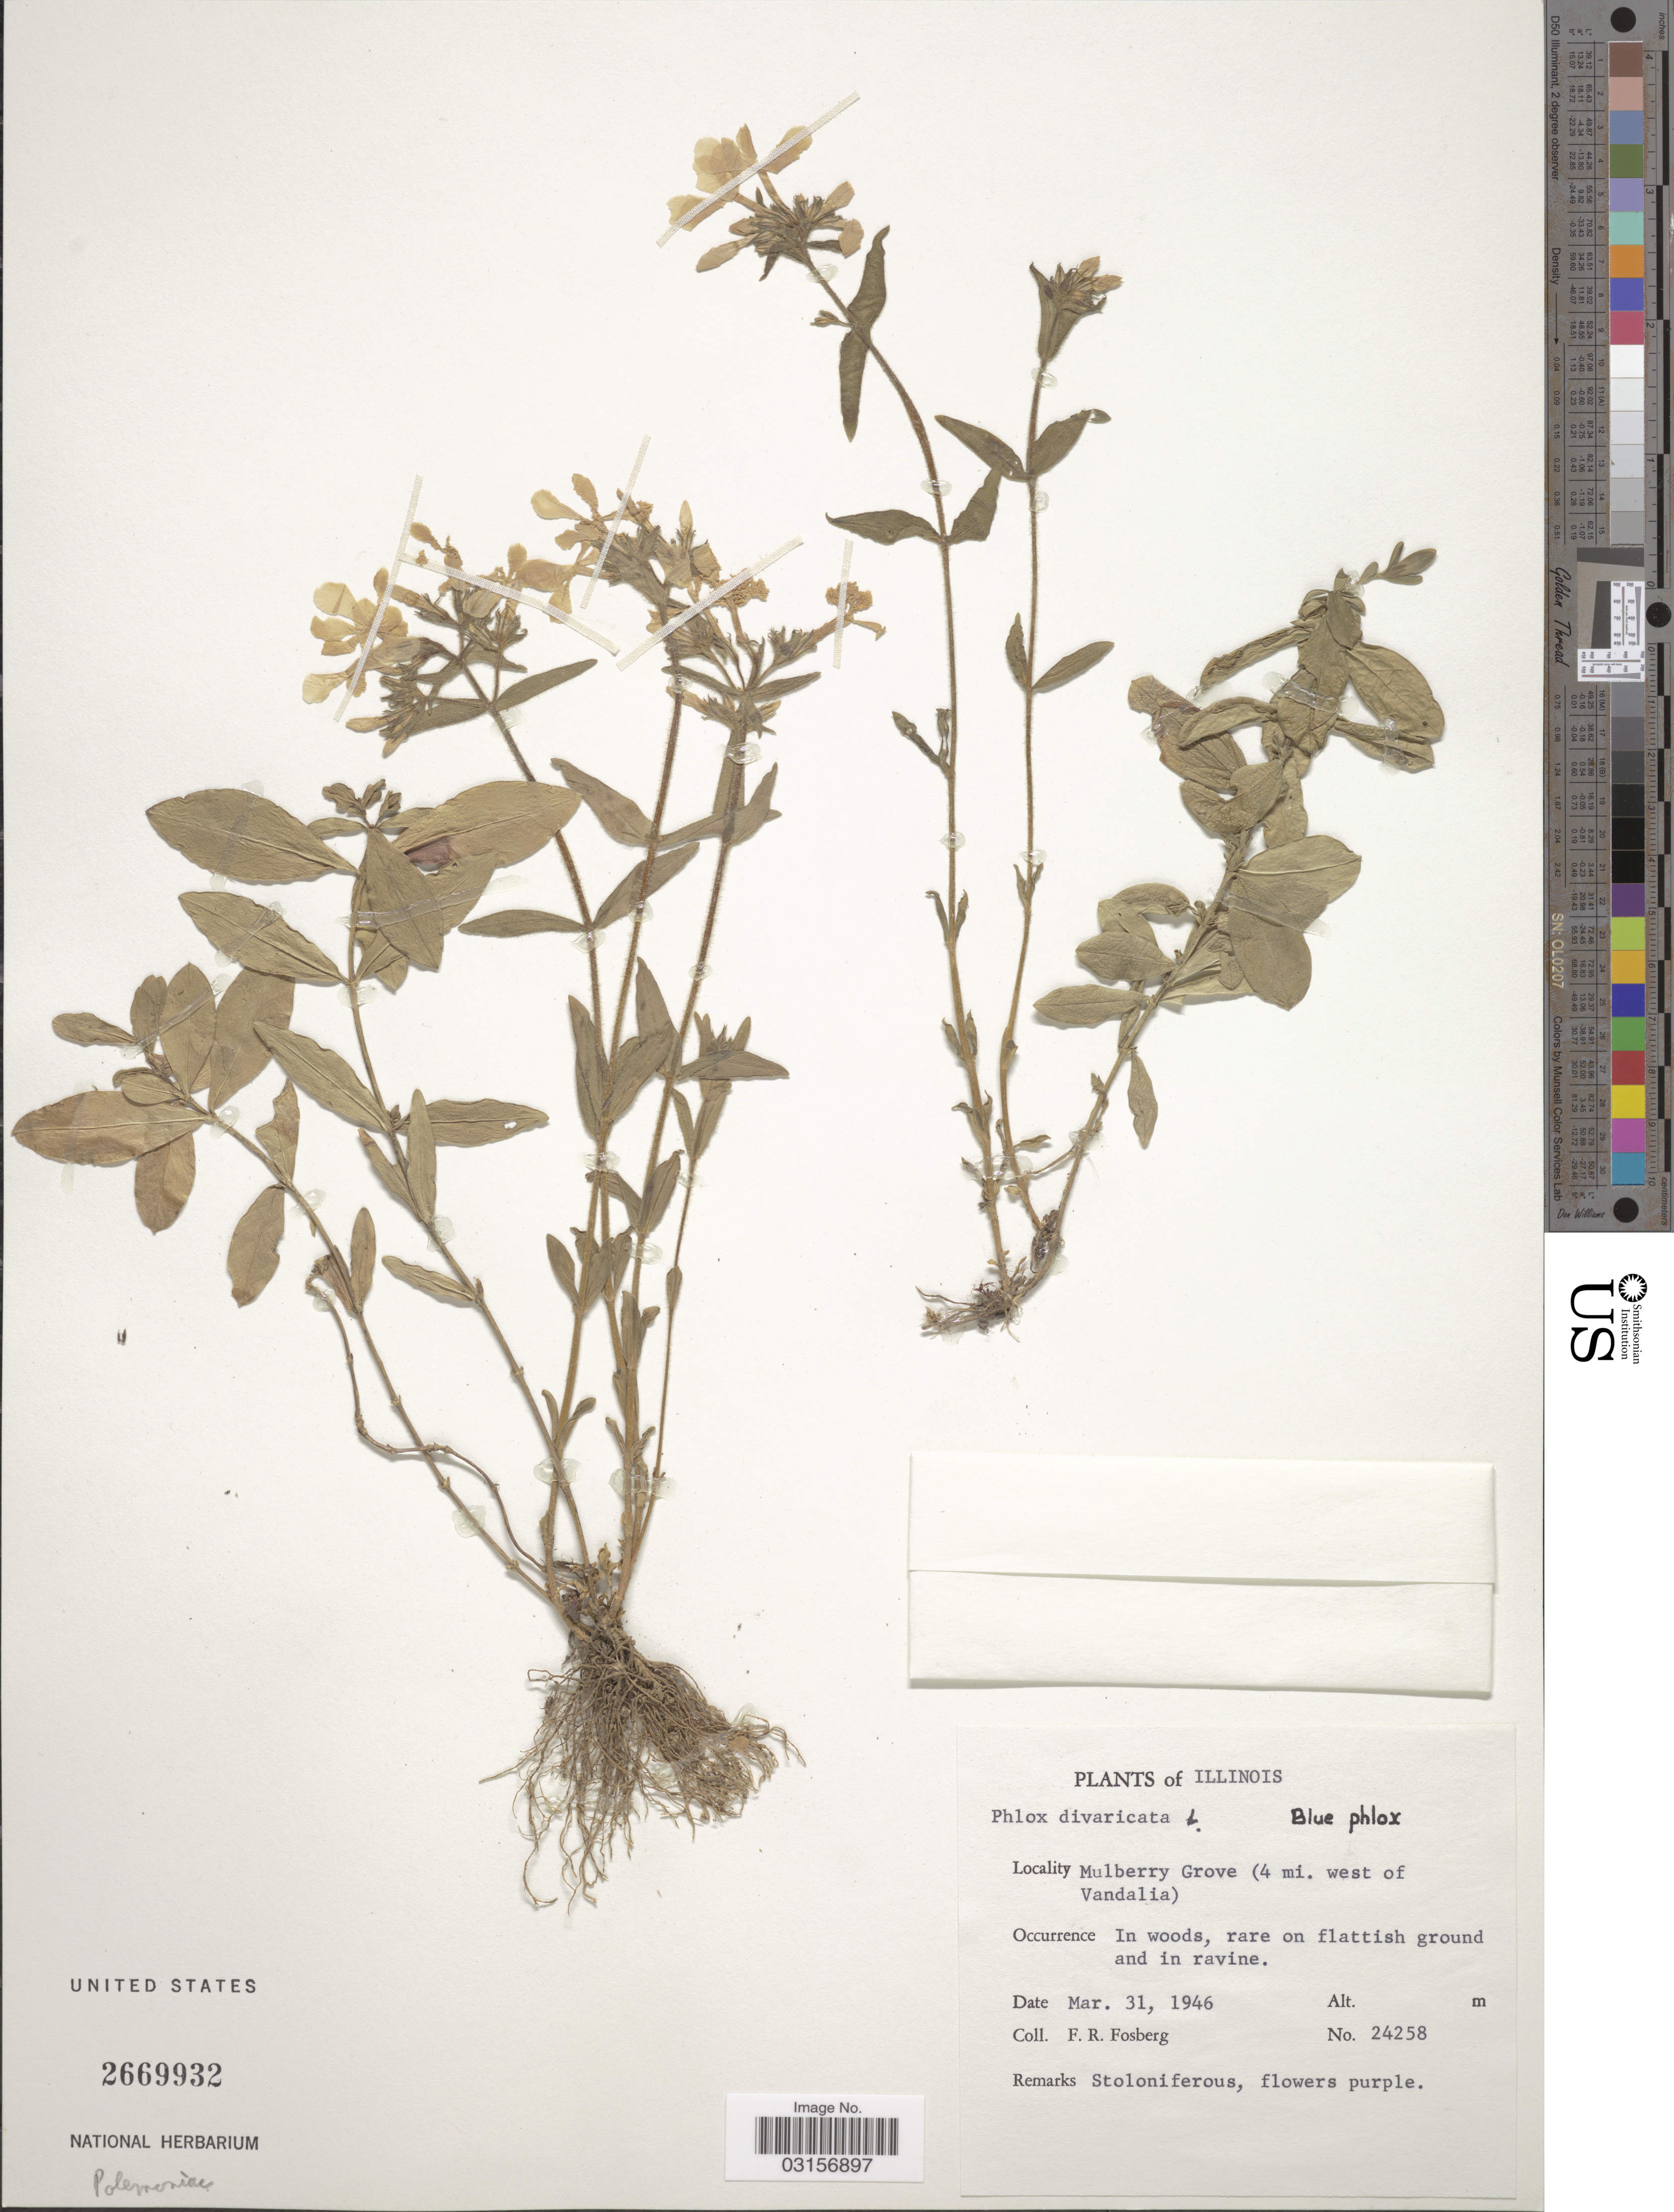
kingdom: Plantae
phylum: Tracheophyta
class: Magnoliopsida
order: Ericales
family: Polemoniaceae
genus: Phlox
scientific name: Phlox divaricata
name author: L.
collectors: F. R. Fosberg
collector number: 24258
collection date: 1946-03-31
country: United States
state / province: Illinois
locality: Mulberry Grove (4 mi. west of Vandalia).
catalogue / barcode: US 2669932